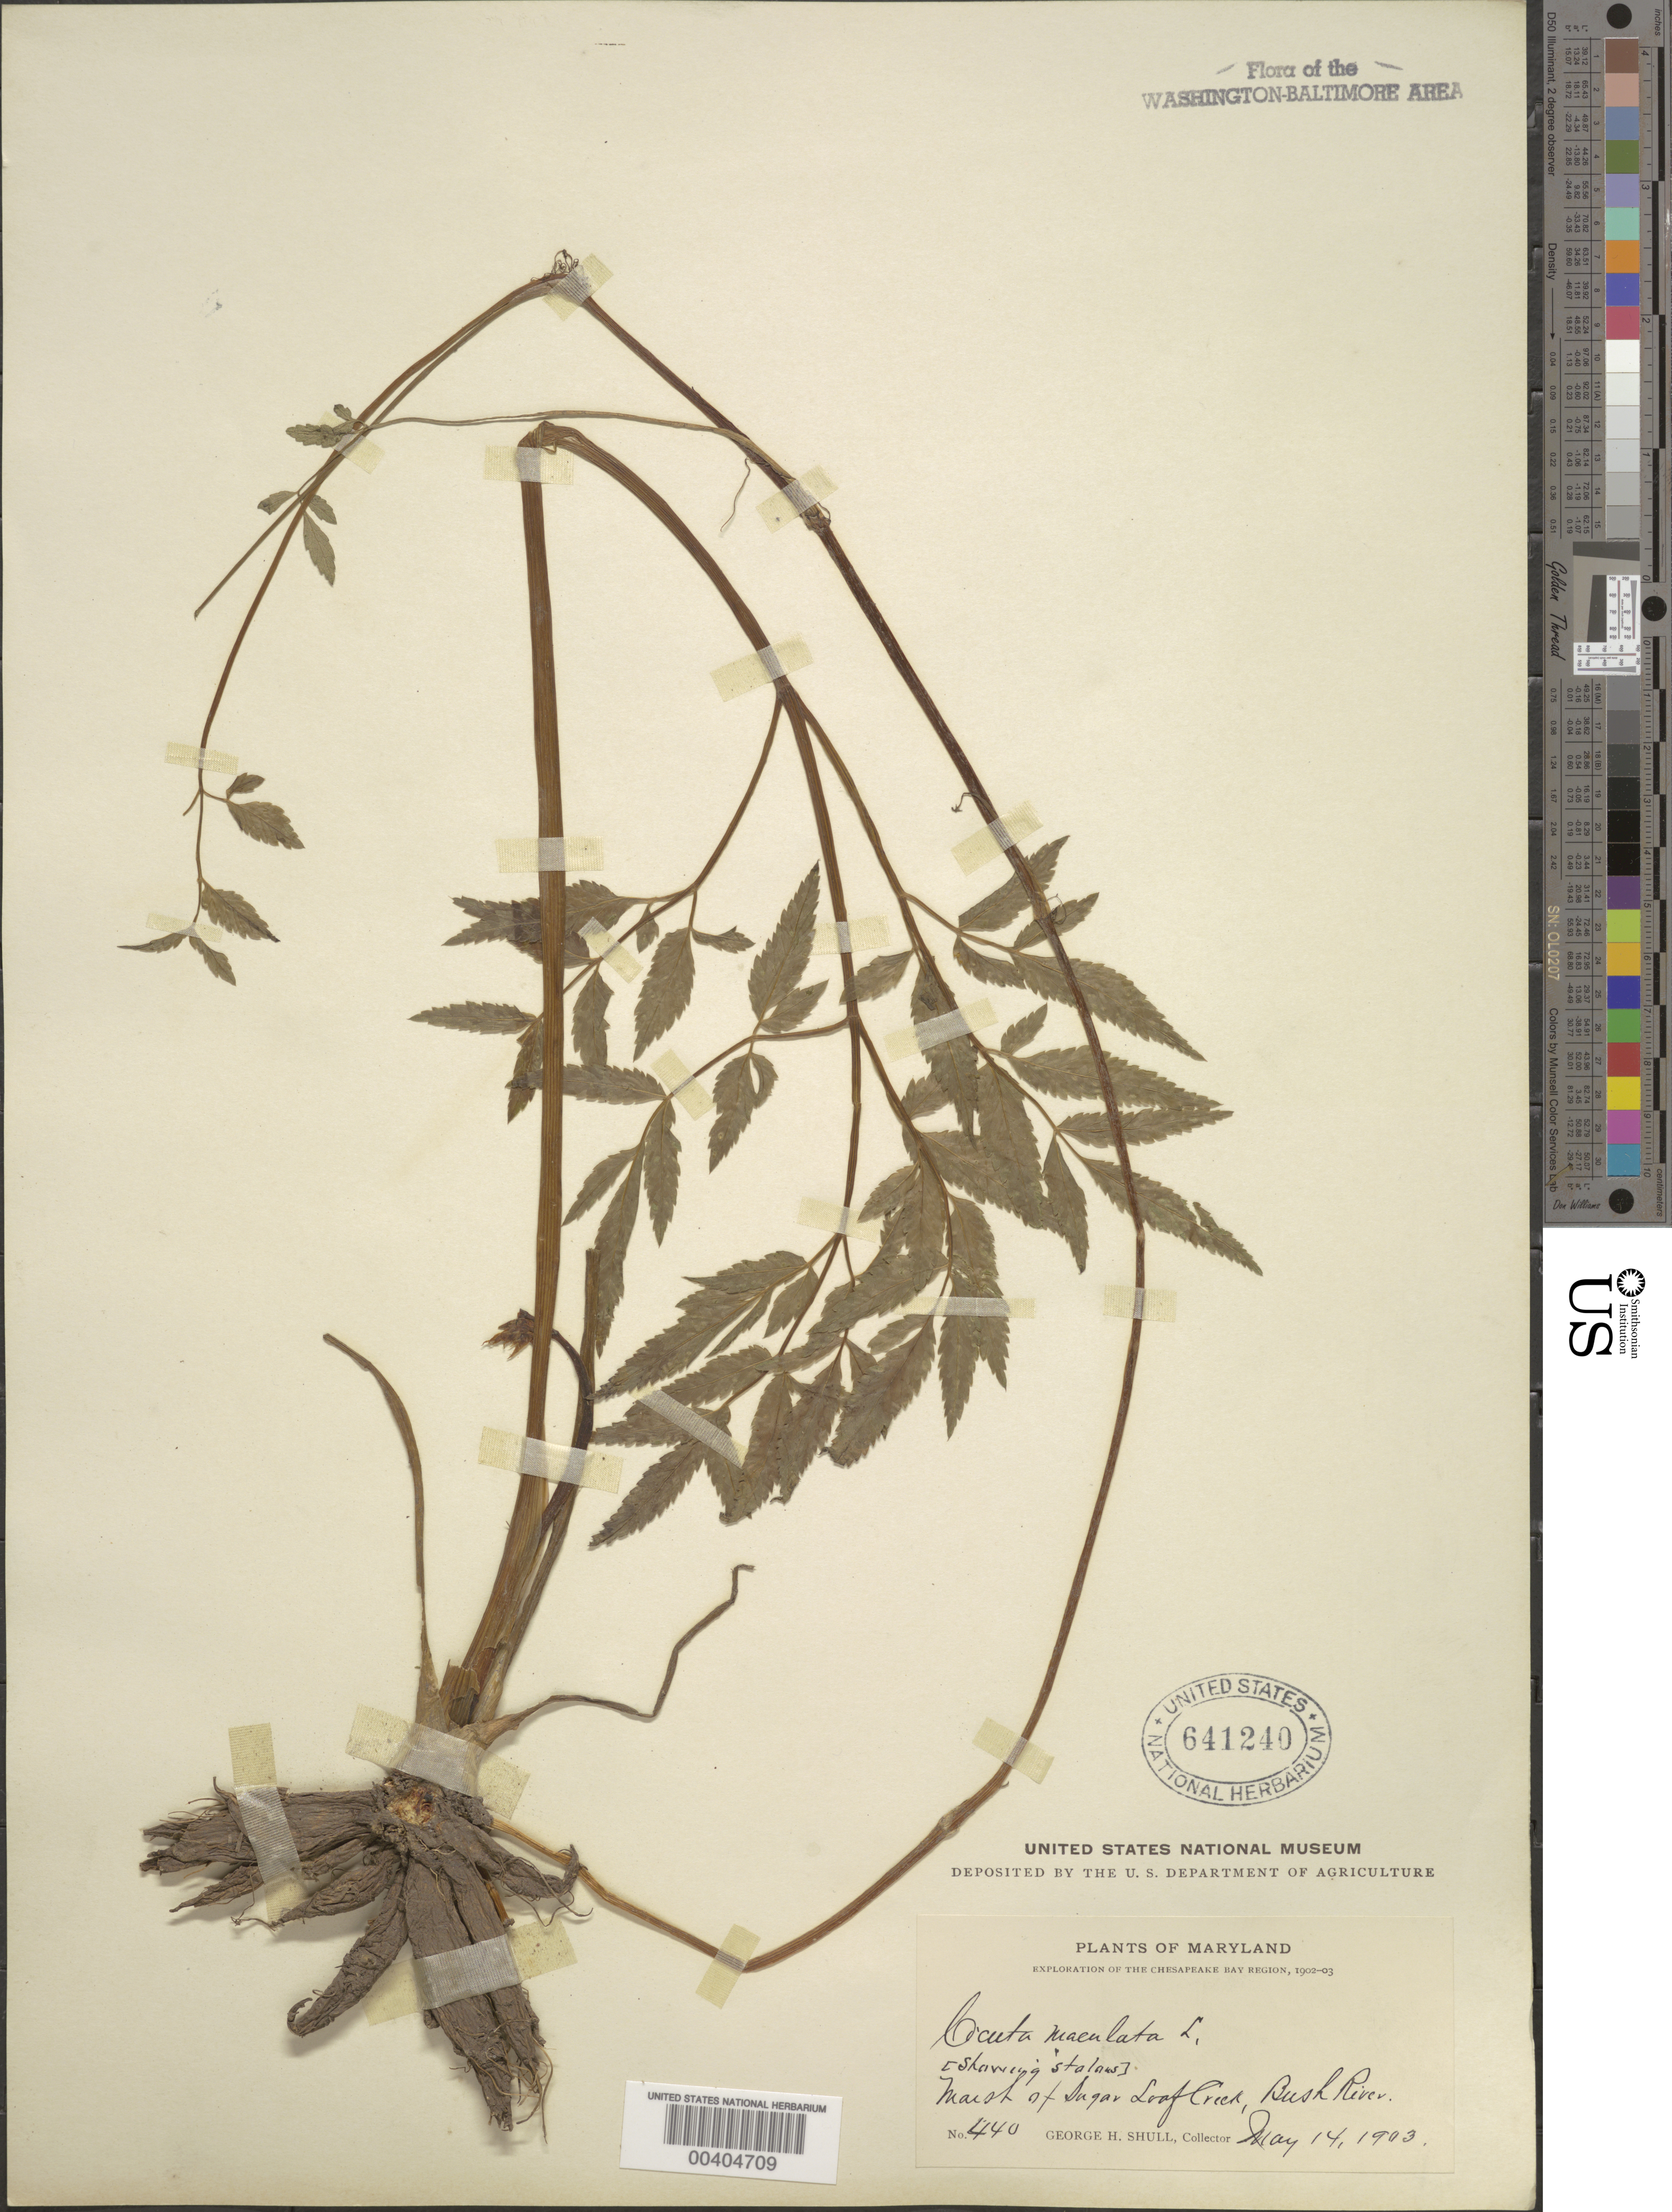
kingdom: Plantae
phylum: Tracheophyta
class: Magnoliopsida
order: Apiales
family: Apiaceae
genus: Cicuta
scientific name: Cicuta maculata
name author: L.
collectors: G. H. Shull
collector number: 440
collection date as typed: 14 May 1903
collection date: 1903-05-14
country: United States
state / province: Maryland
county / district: Frederick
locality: Sugarloaf Creek, Rush River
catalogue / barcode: US 641240